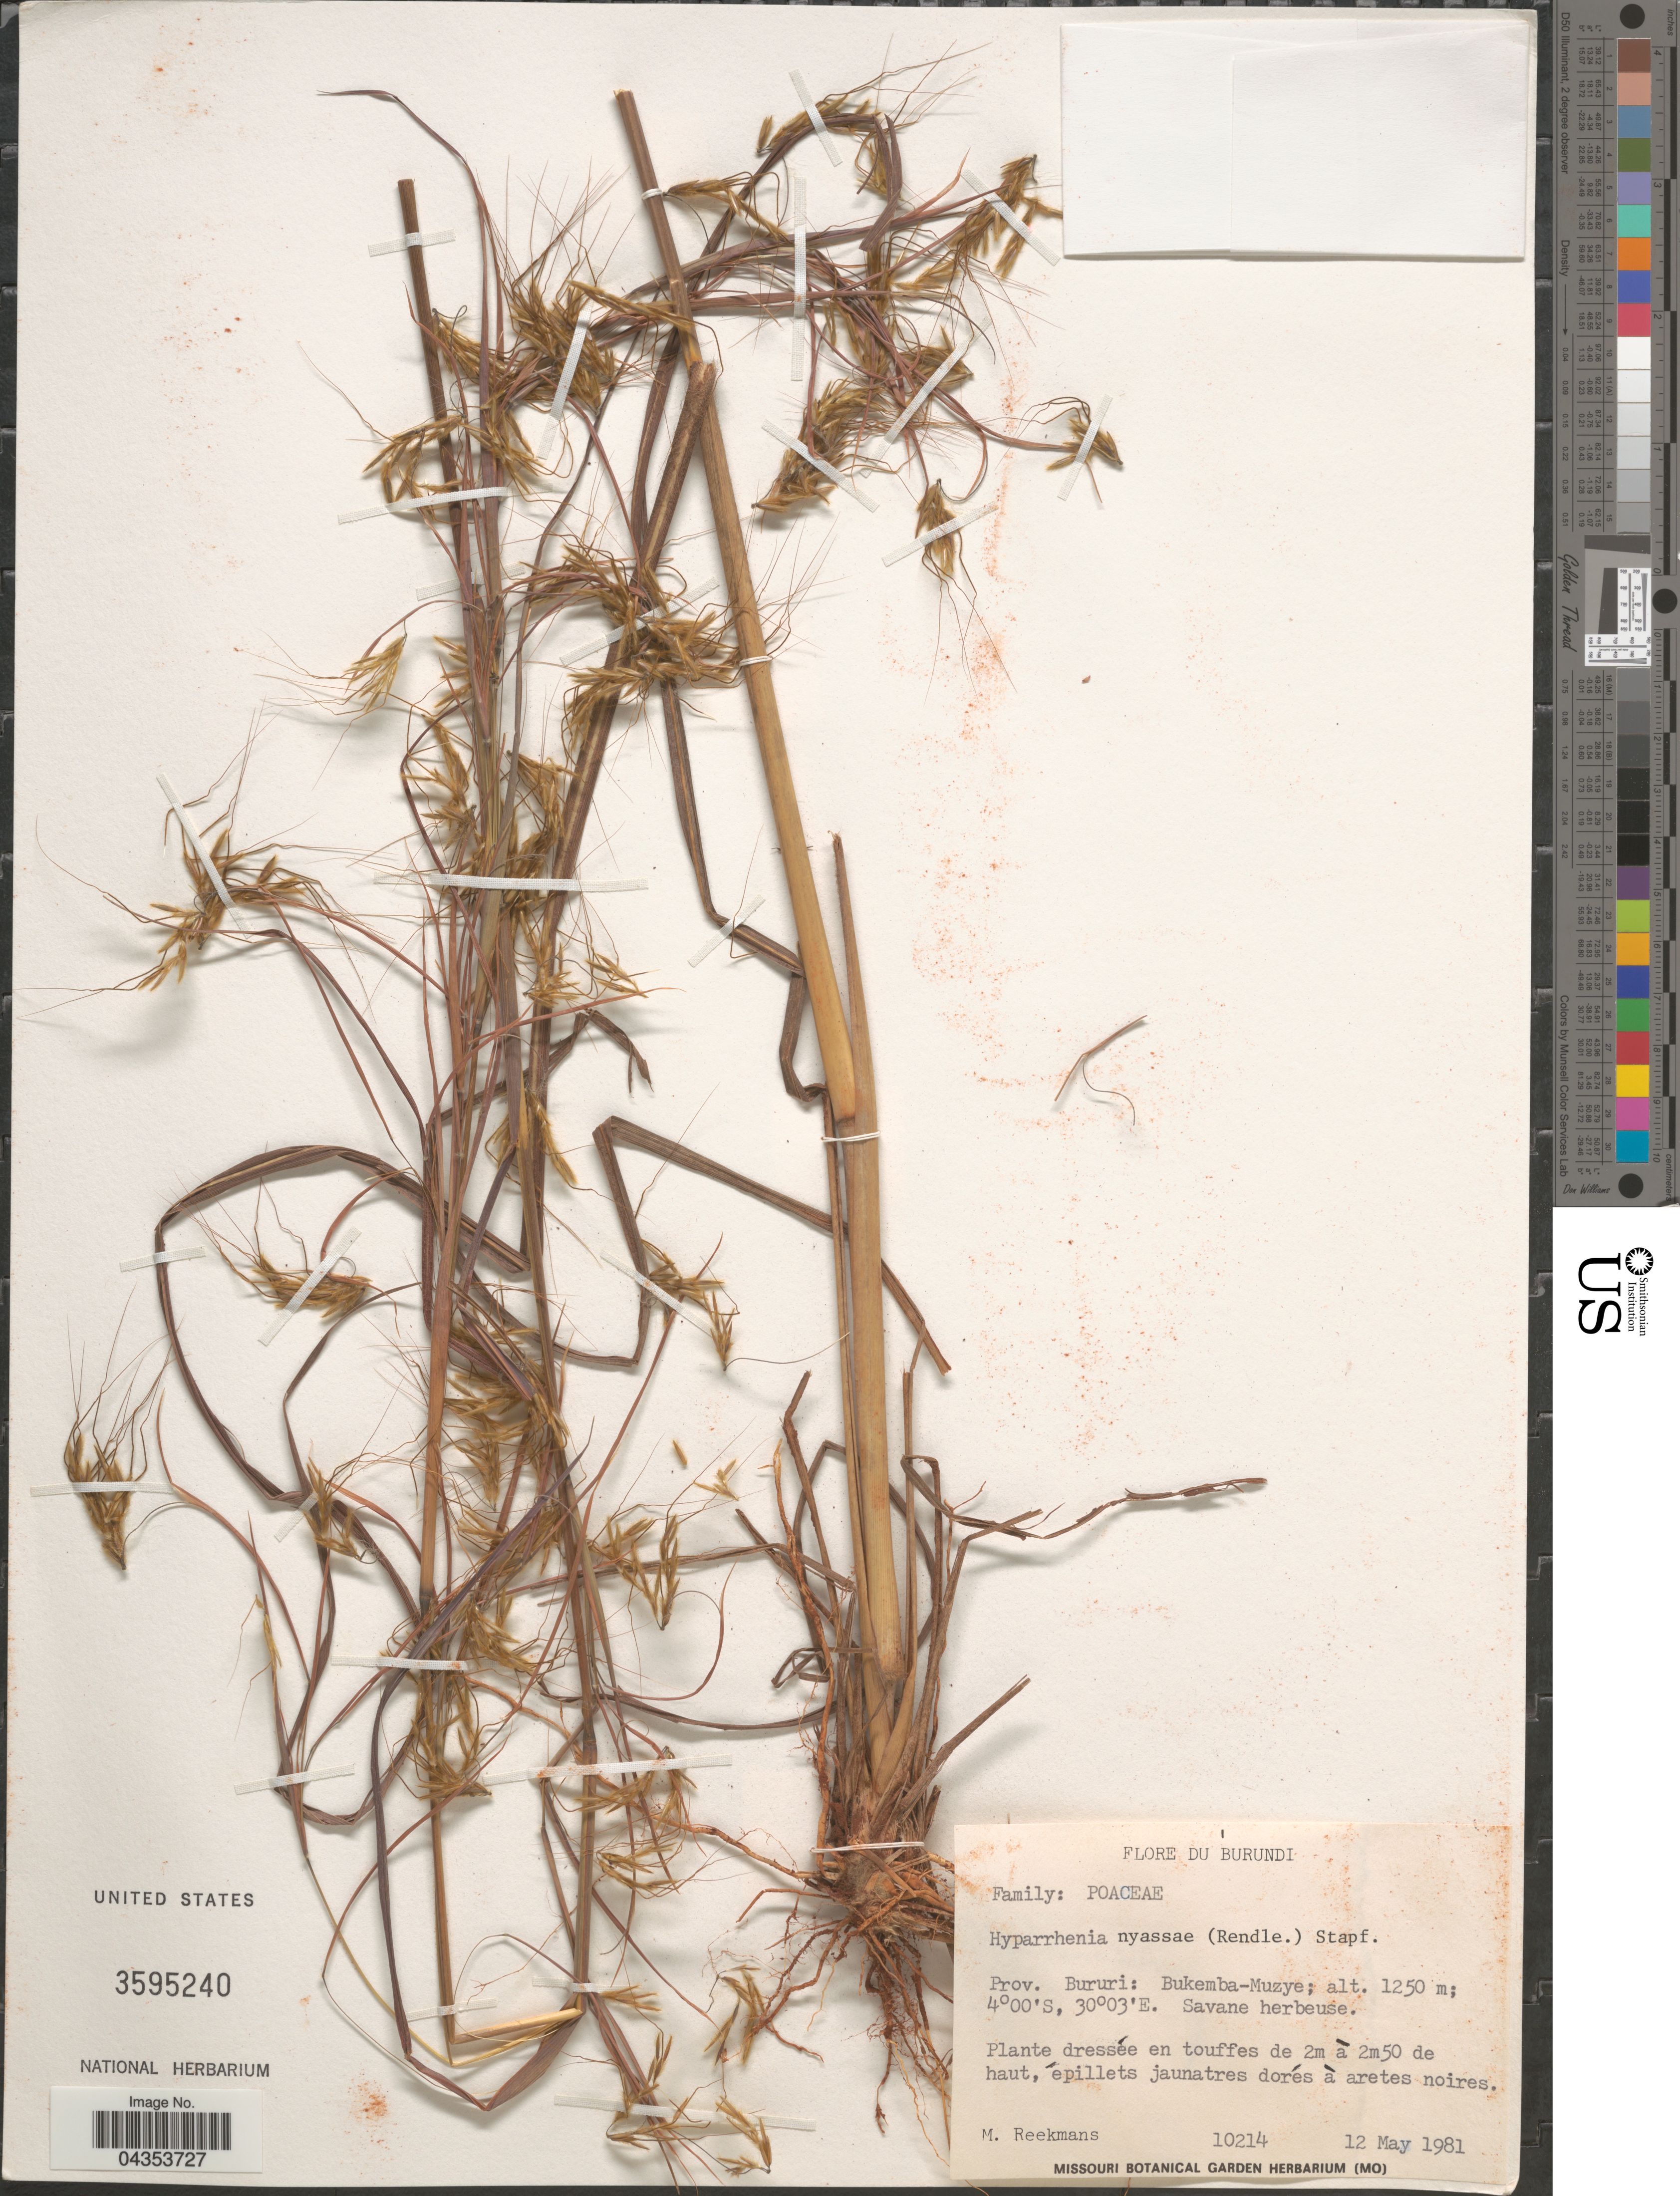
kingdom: Plantae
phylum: Tracheophyta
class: Liliopsida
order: Poales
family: Poaceae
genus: Hyparrhenia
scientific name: Hyparrhenia nyassae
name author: (Rendle) Stapf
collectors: M. Reekmans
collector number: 10214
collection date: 1981-05-12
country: Burundi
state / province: Bururi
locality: Bukemba-Muzye.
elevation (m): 1250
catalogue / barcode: US 3595240